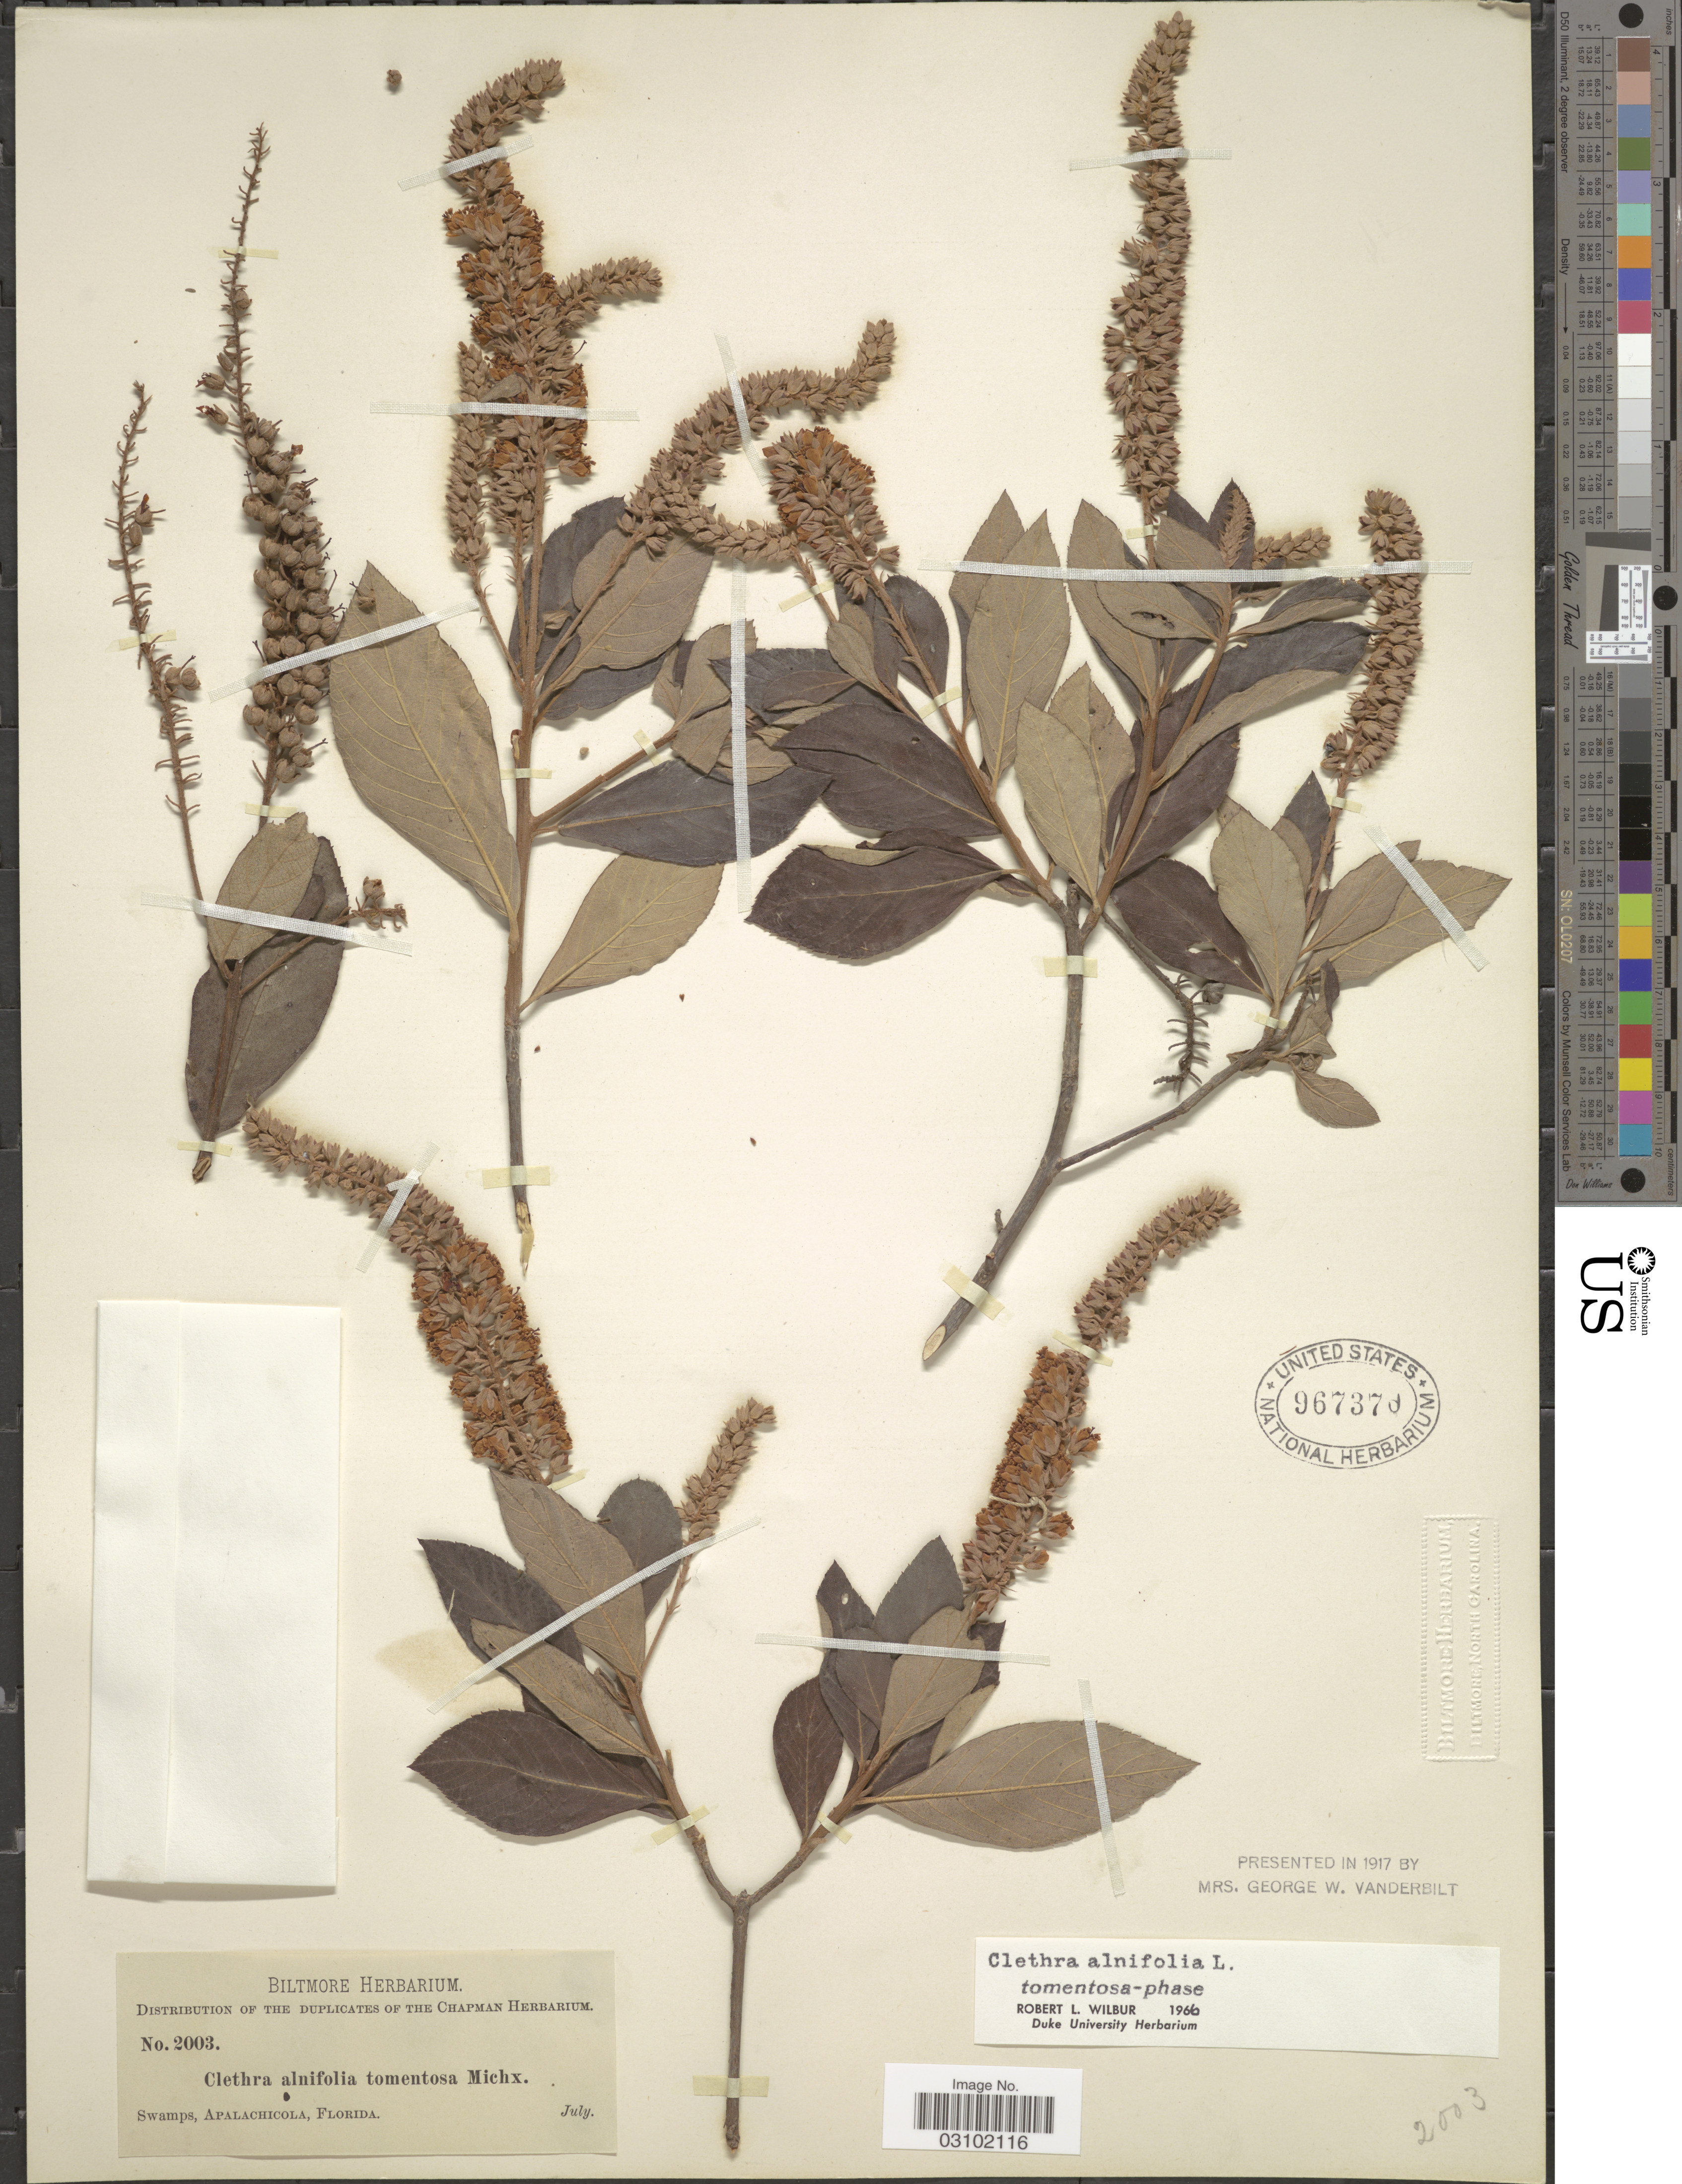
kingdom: Plantae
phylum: Tracheophyta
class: Magnoliopsida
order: Ericales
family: Clethraceae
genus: Clethra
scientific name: Clethra alnifolia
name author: L.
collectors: ex herb. Biltmore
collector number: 2003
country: United States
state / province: Florida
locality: Swamps, Apalachicola.